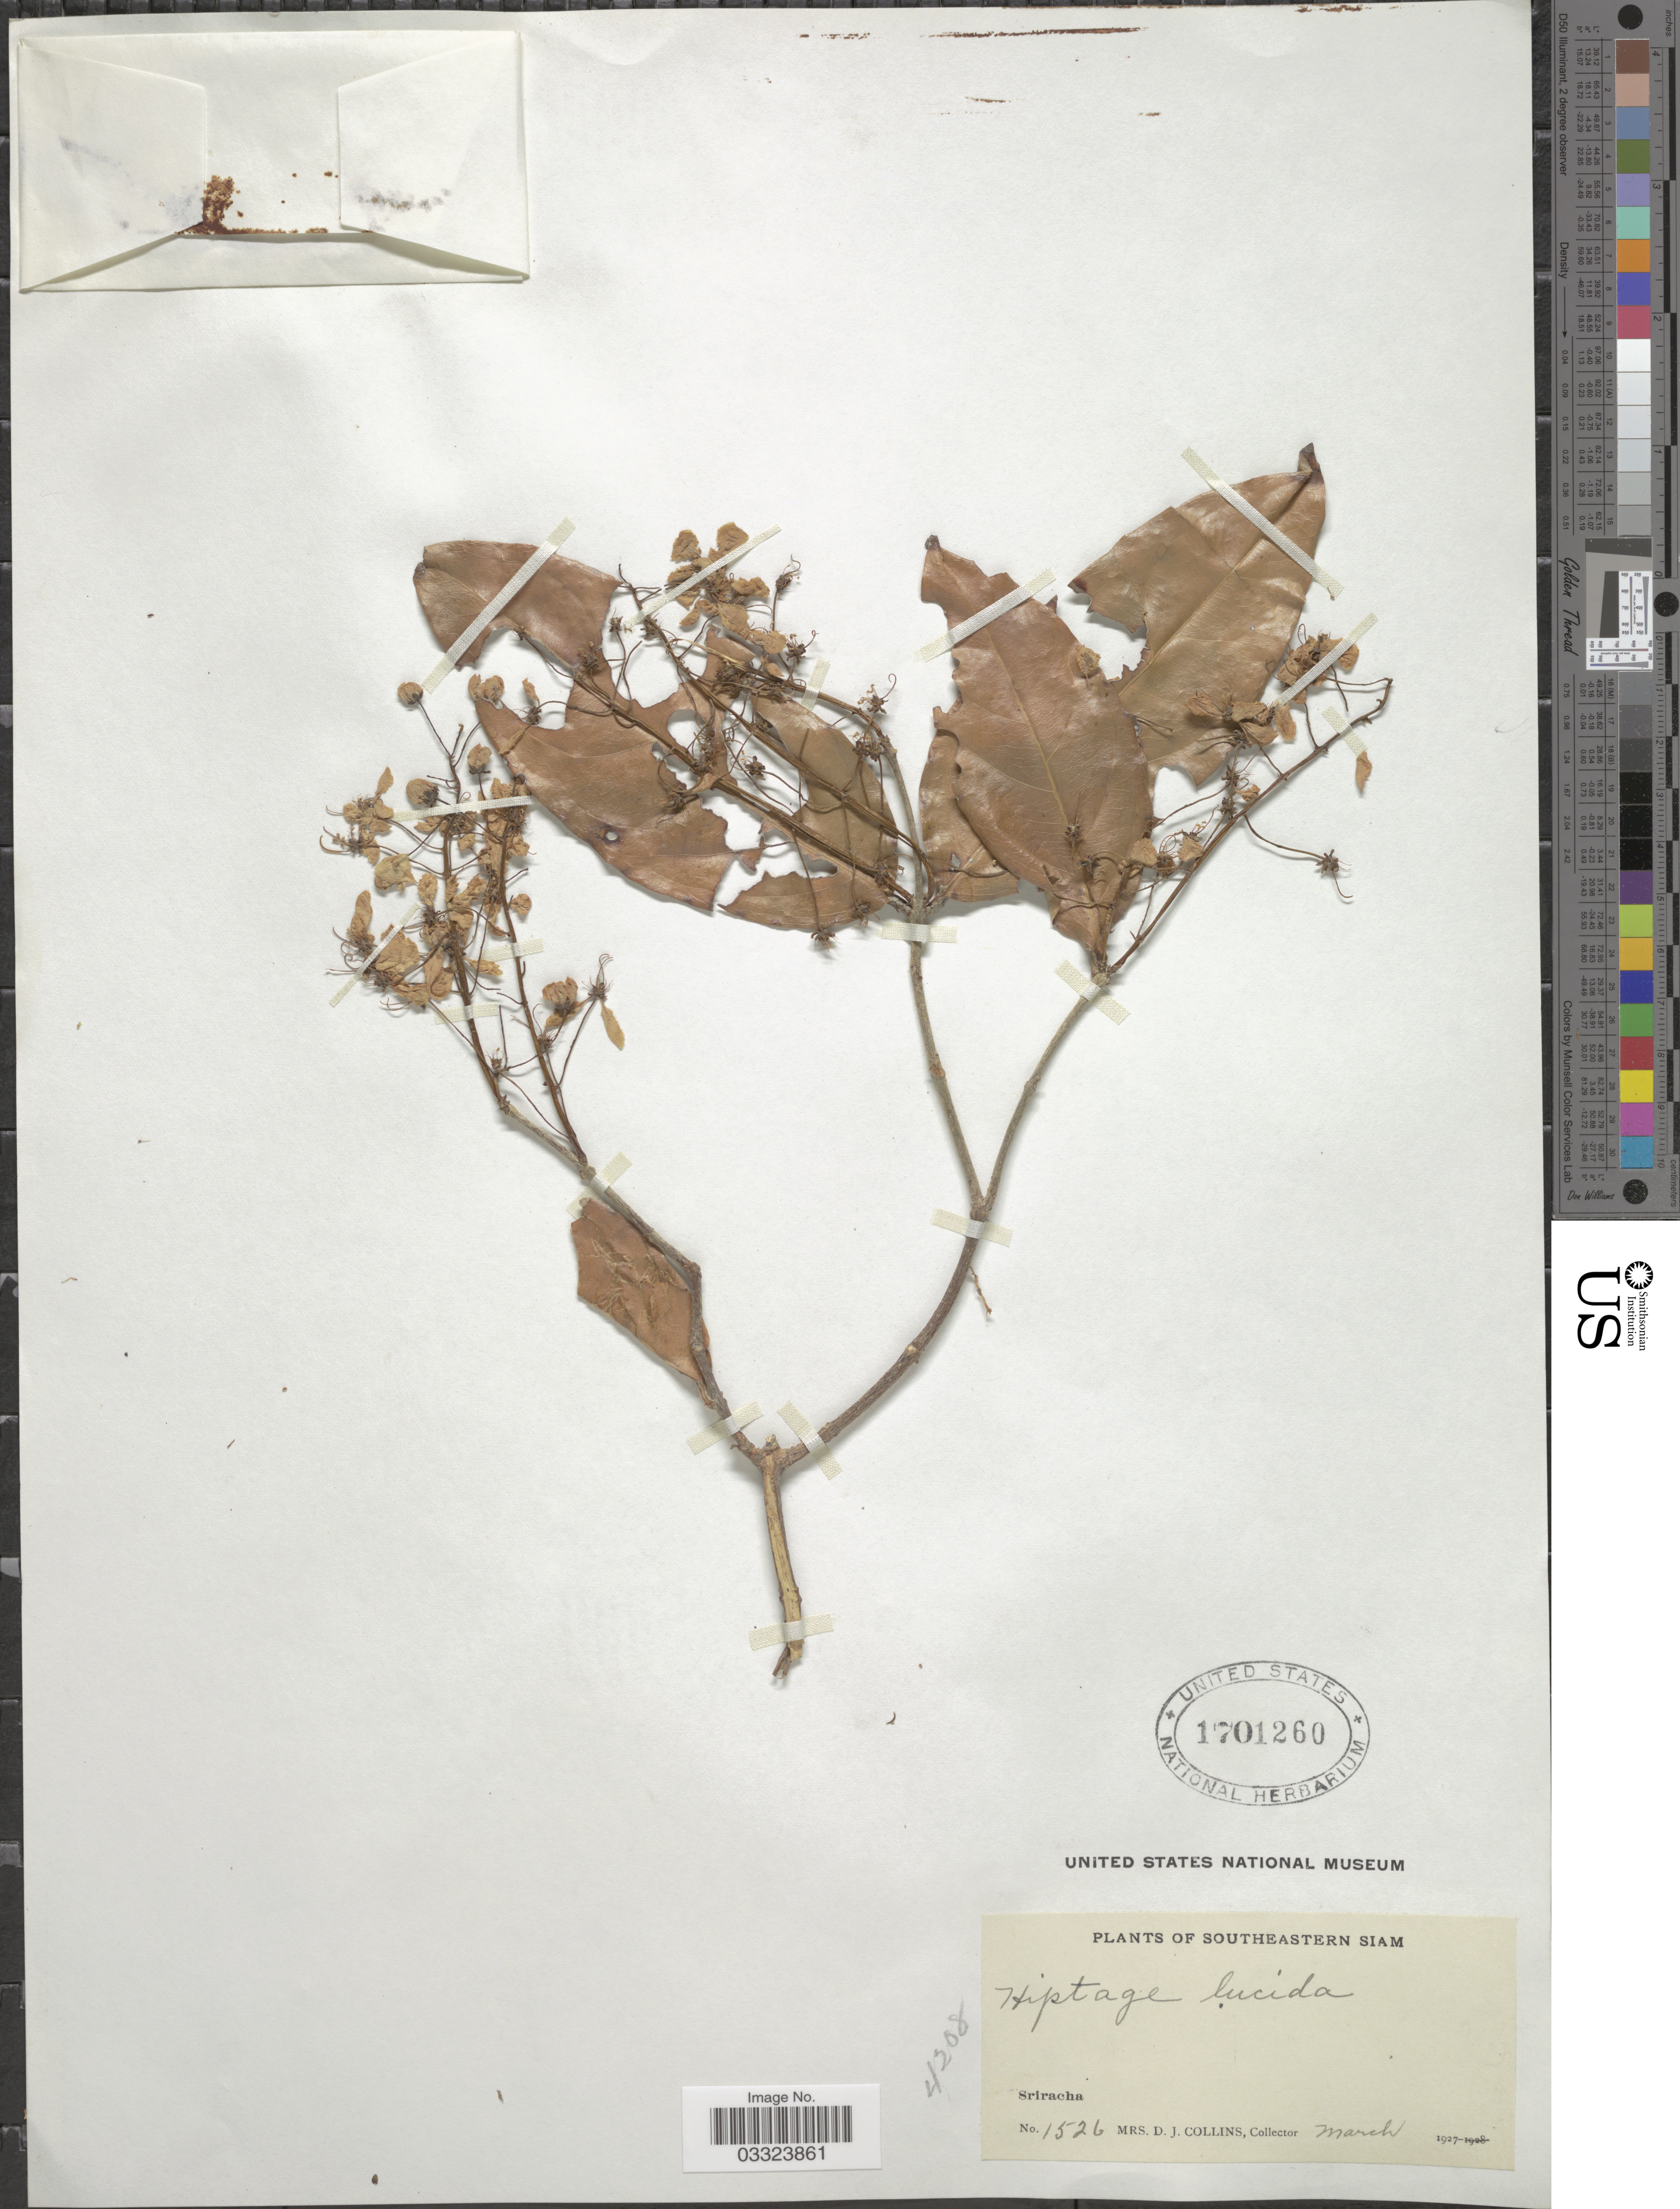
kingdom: Plantae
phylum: Tracheophyta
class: Magnoliopsida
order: Malpighiales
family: Malpighiaceae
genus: Hiptage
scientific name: Hiptage lucida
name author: Pierre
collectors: Mrs. D. J. Collins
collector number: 1526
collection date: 1927-03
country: Thailand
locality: Southeastern Siam. Sriracha.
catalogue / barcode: US 1701260